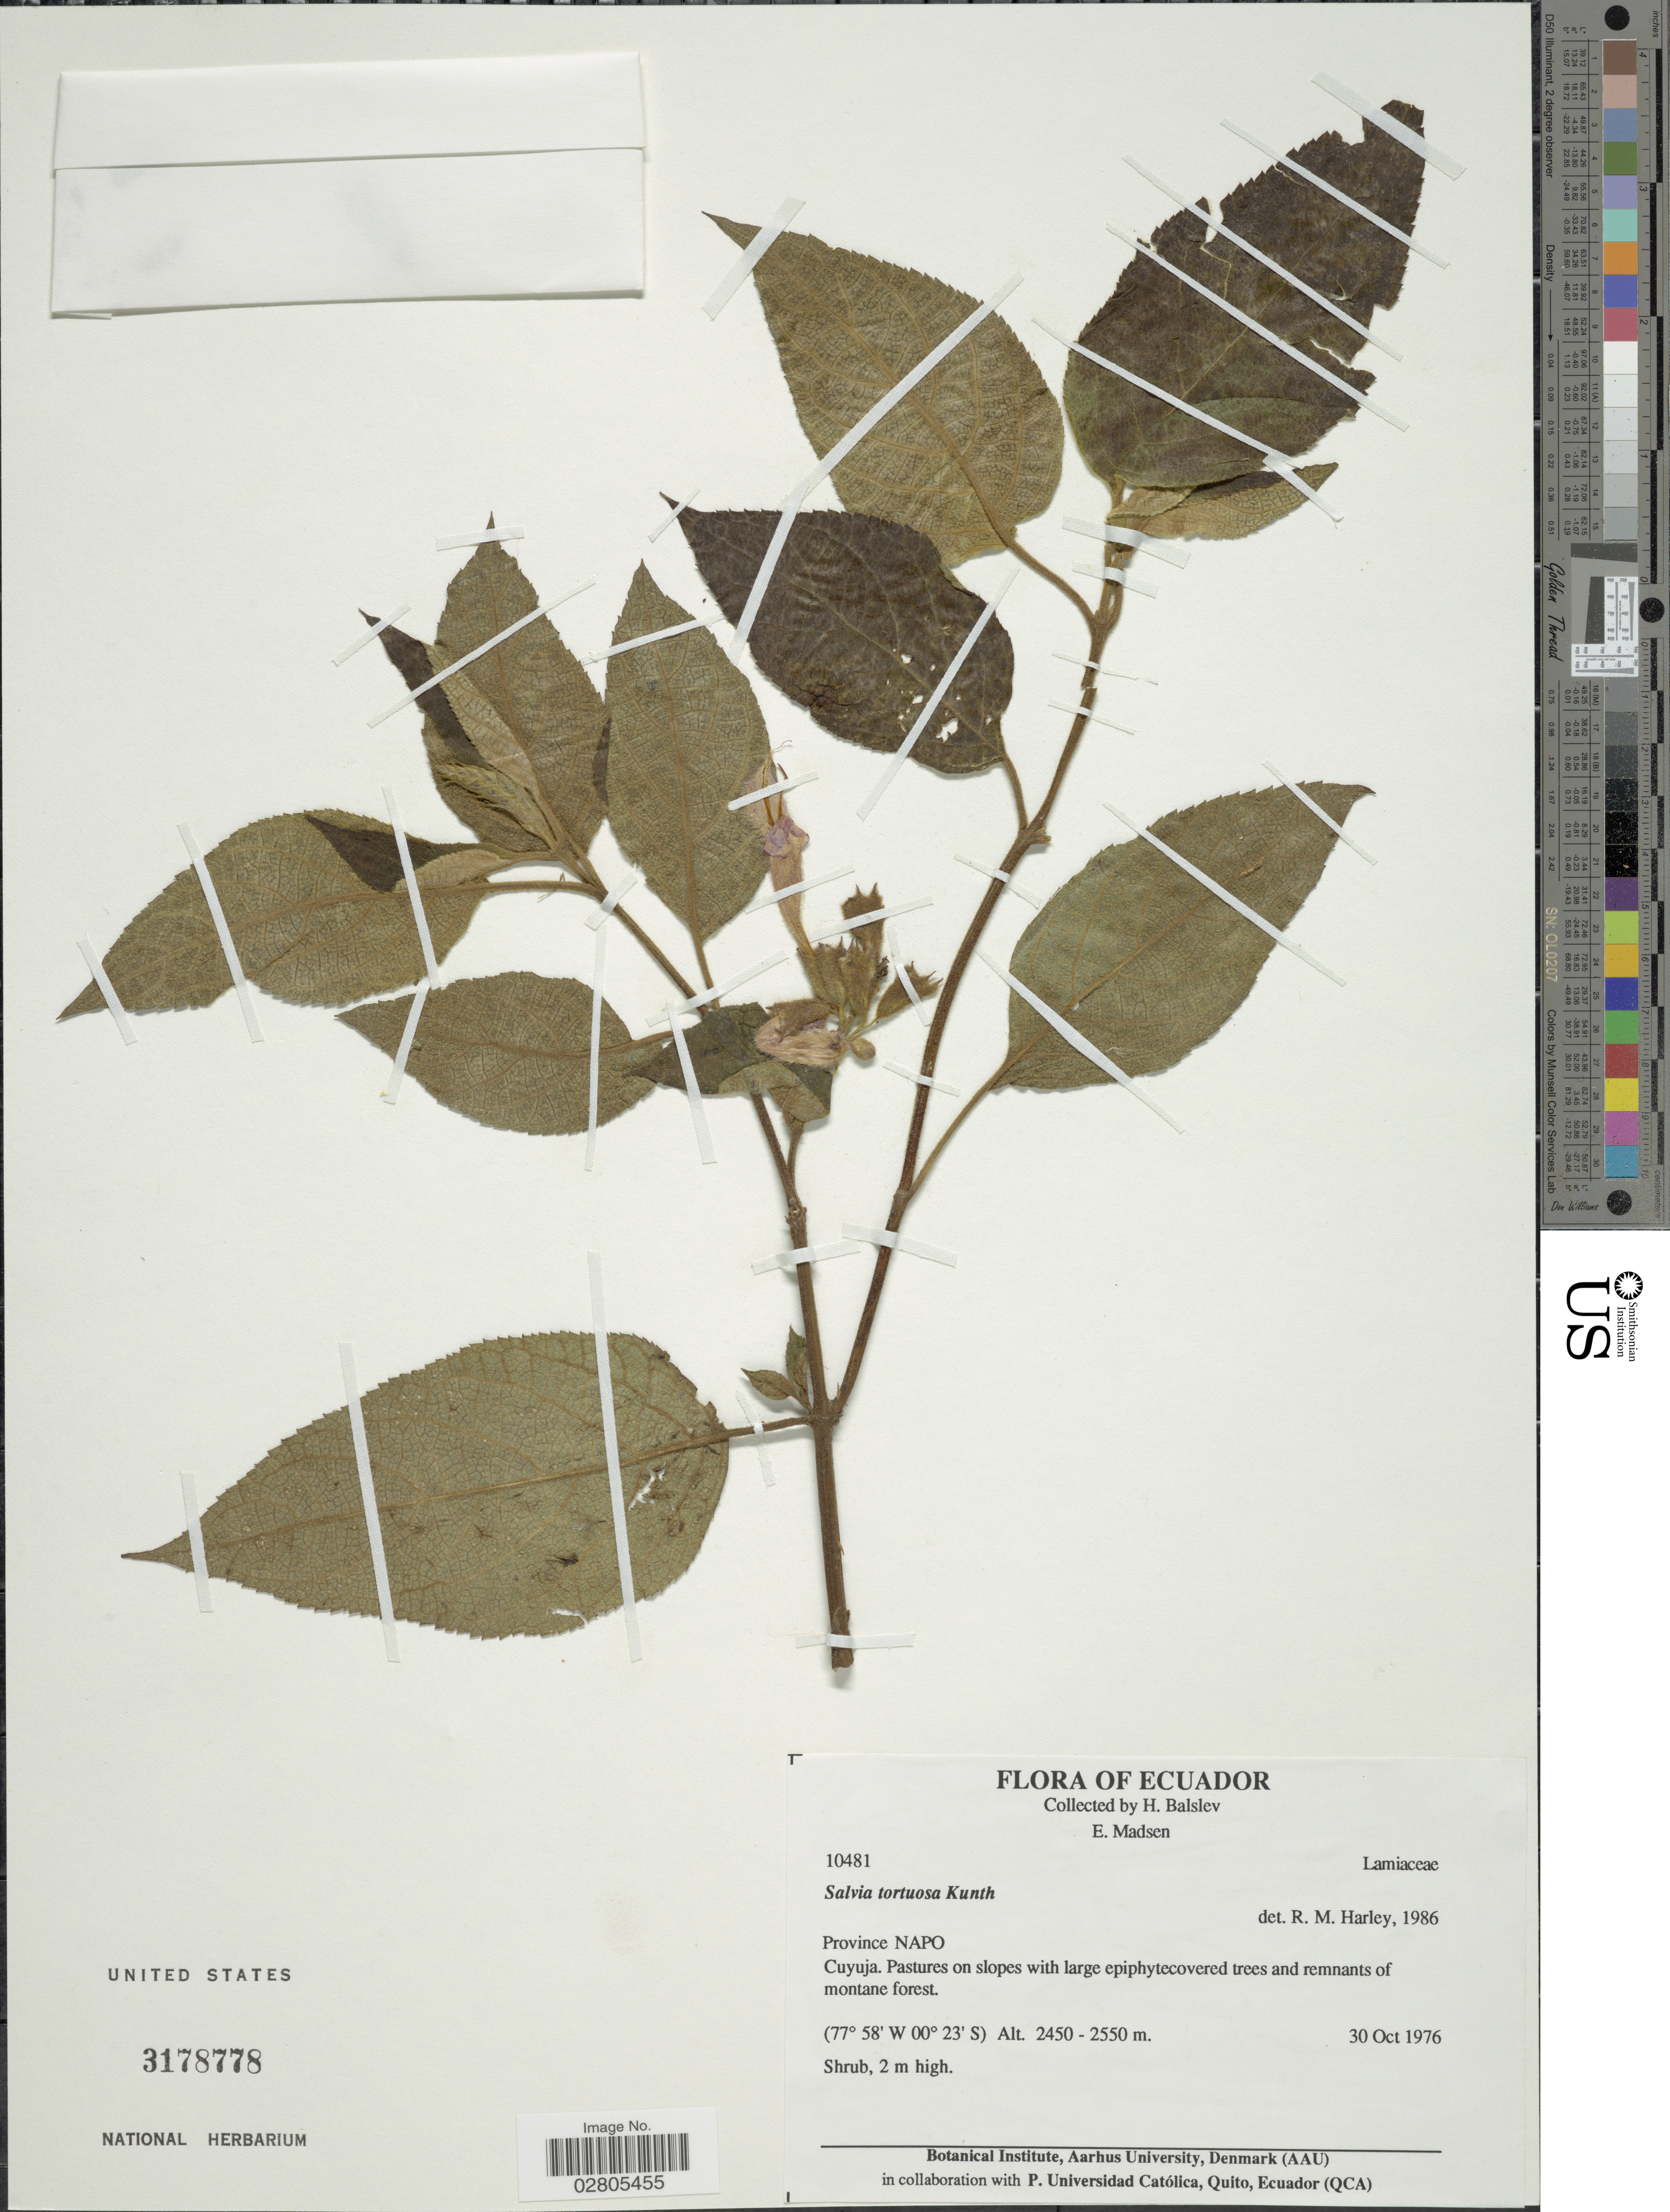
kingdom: Plantae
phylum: Tracheophyta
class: Magnoliopsida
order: Lamiales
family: Lamiaceae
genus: Salvia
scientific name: Salvia tortuosa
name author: Kunth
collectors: H. Balslev & E. Madsen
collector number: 10481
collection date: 1976-10-30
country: Ecuador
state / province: Napo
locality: Province Napo. Cuyuja.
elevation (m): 2450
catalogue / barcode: US 3178778